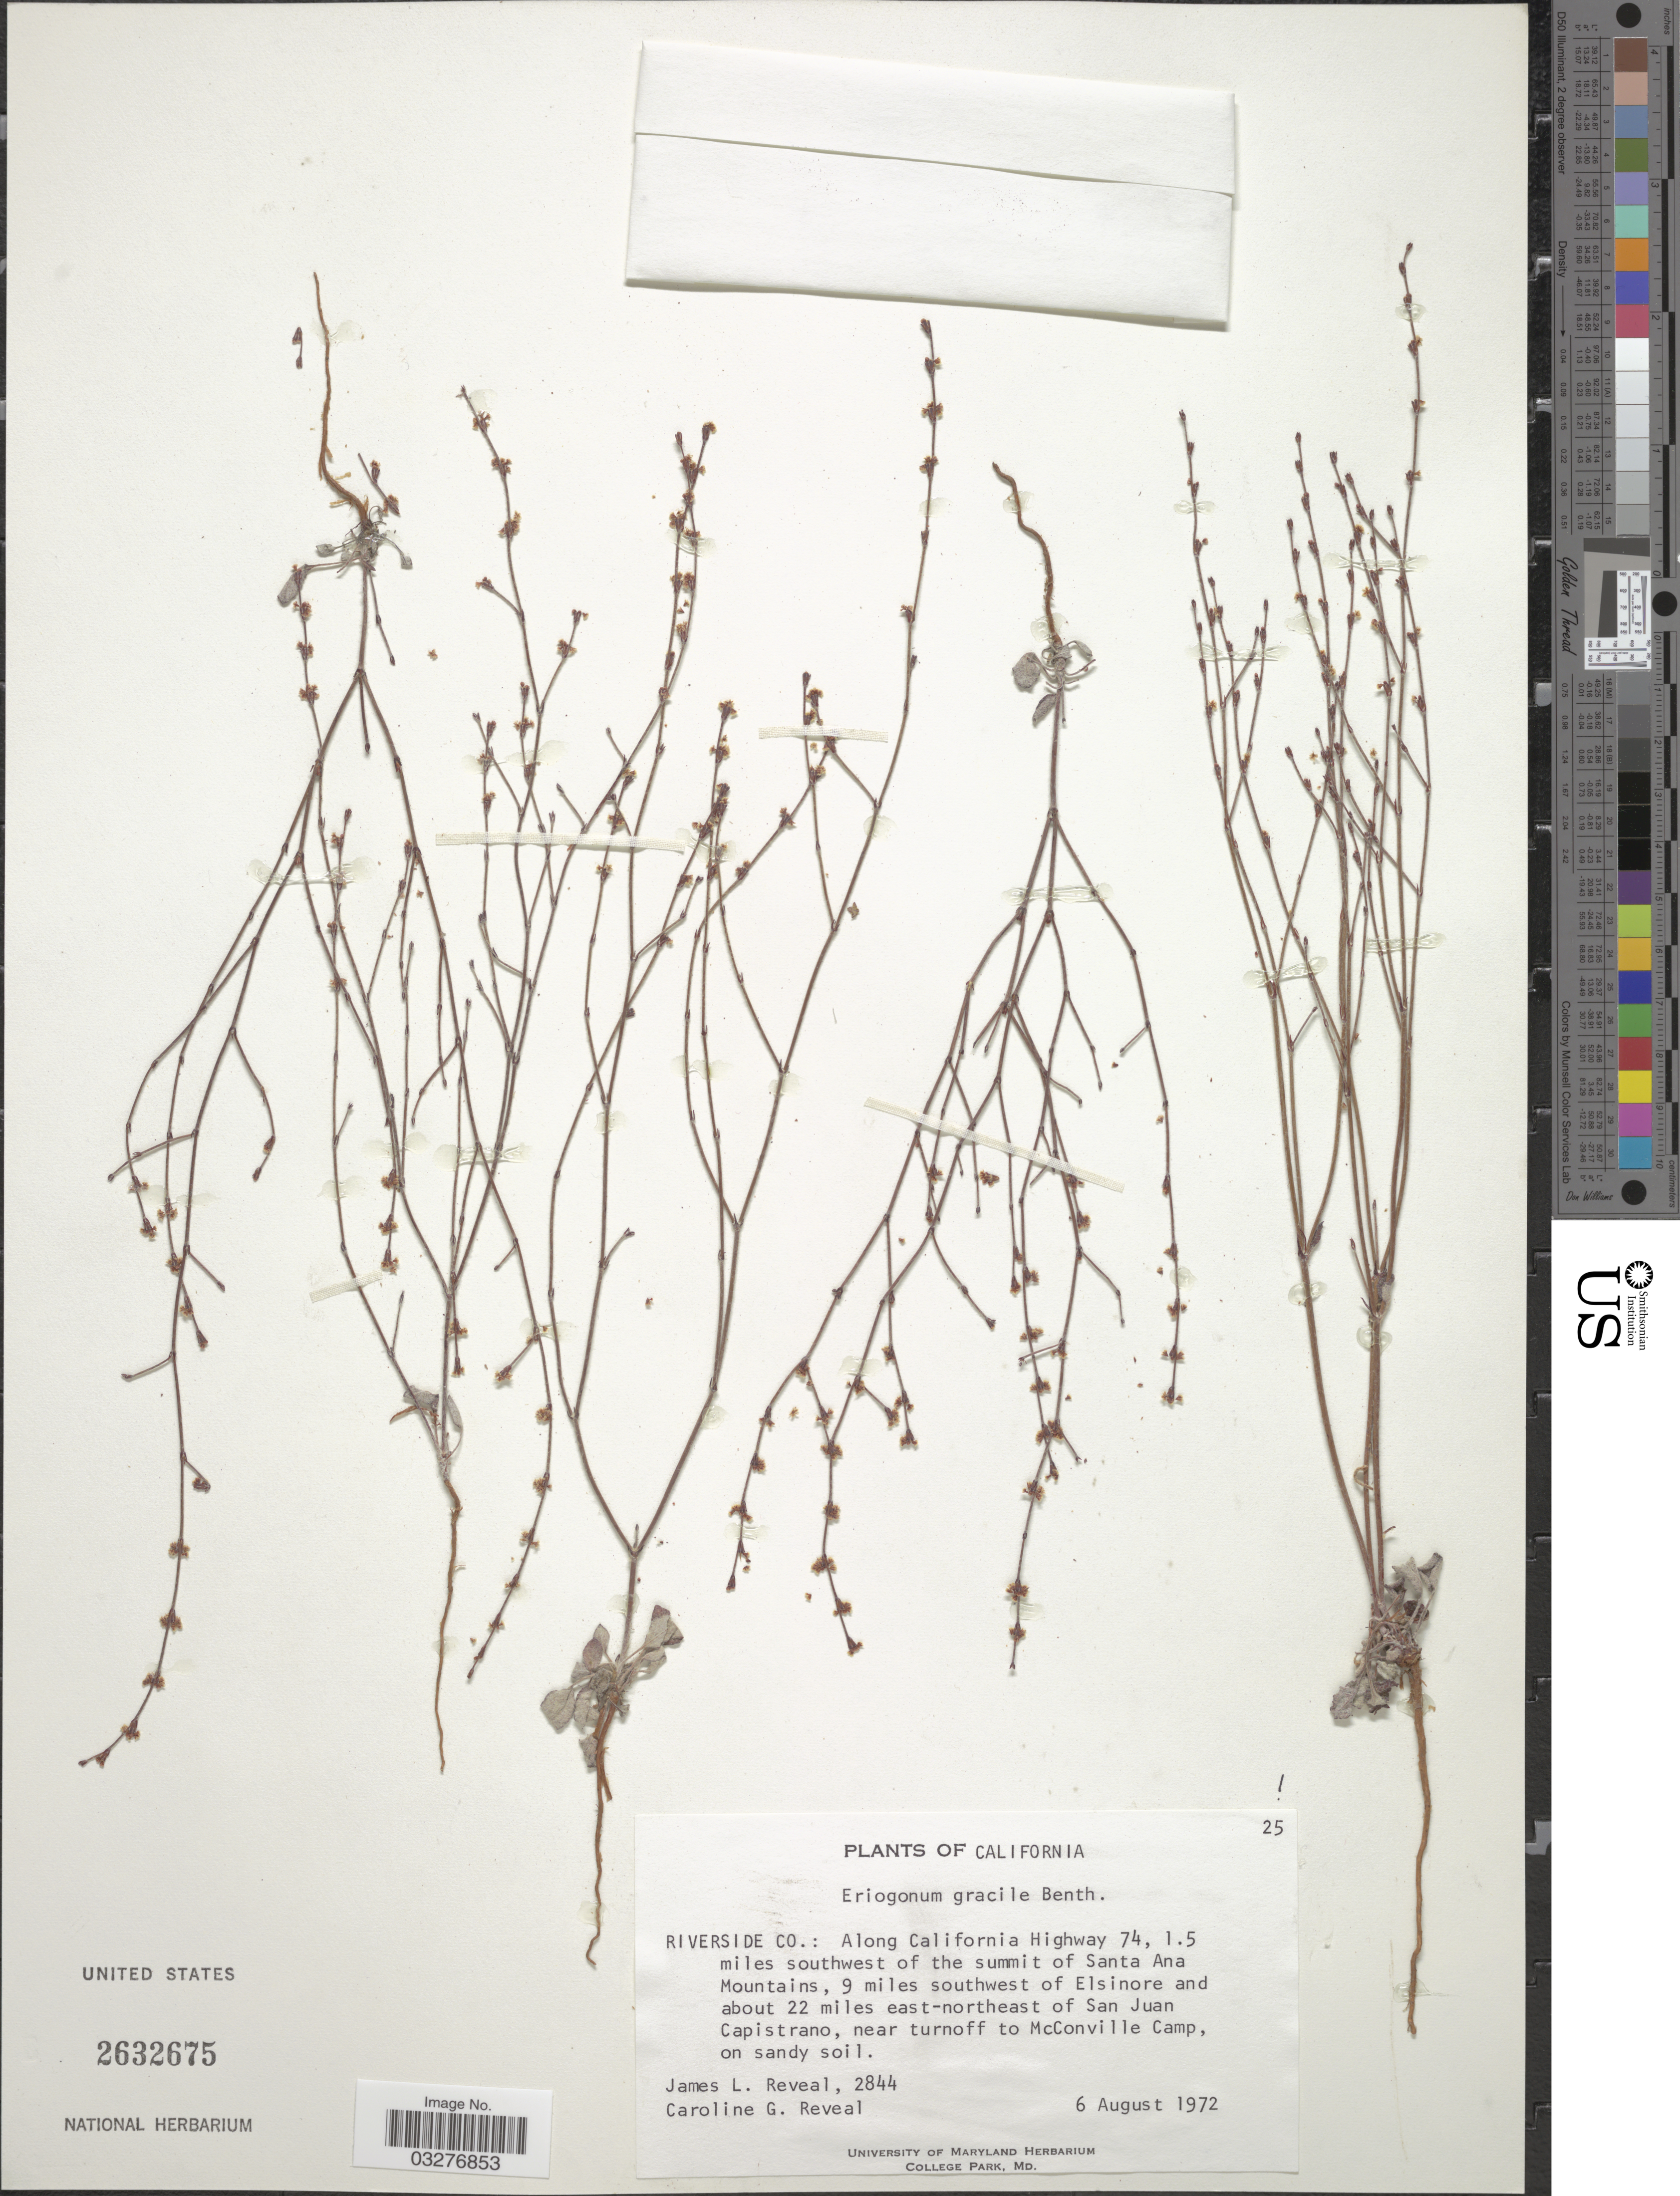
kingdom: Plantae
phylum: Tracheophyta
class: Magnoliopsida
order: Caryophyllales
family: Polygonaceae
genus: Eriogonum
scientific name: Eriogonum gracile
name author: Benth.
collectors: J. L. Reveal & C. G. Reveal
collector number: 2844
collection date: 1972-08-06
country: United States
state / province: California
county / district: Riverside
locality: Riverside Co.: Along California Highway 74, 1.5 miles southwest of the summit of Santa Ana Mountains, 9 miles southwest of Elsinore and about 22 miles east-northeast of San Juan Capistrano, near turnoff to McConville Camp.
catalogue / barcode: US 2632675